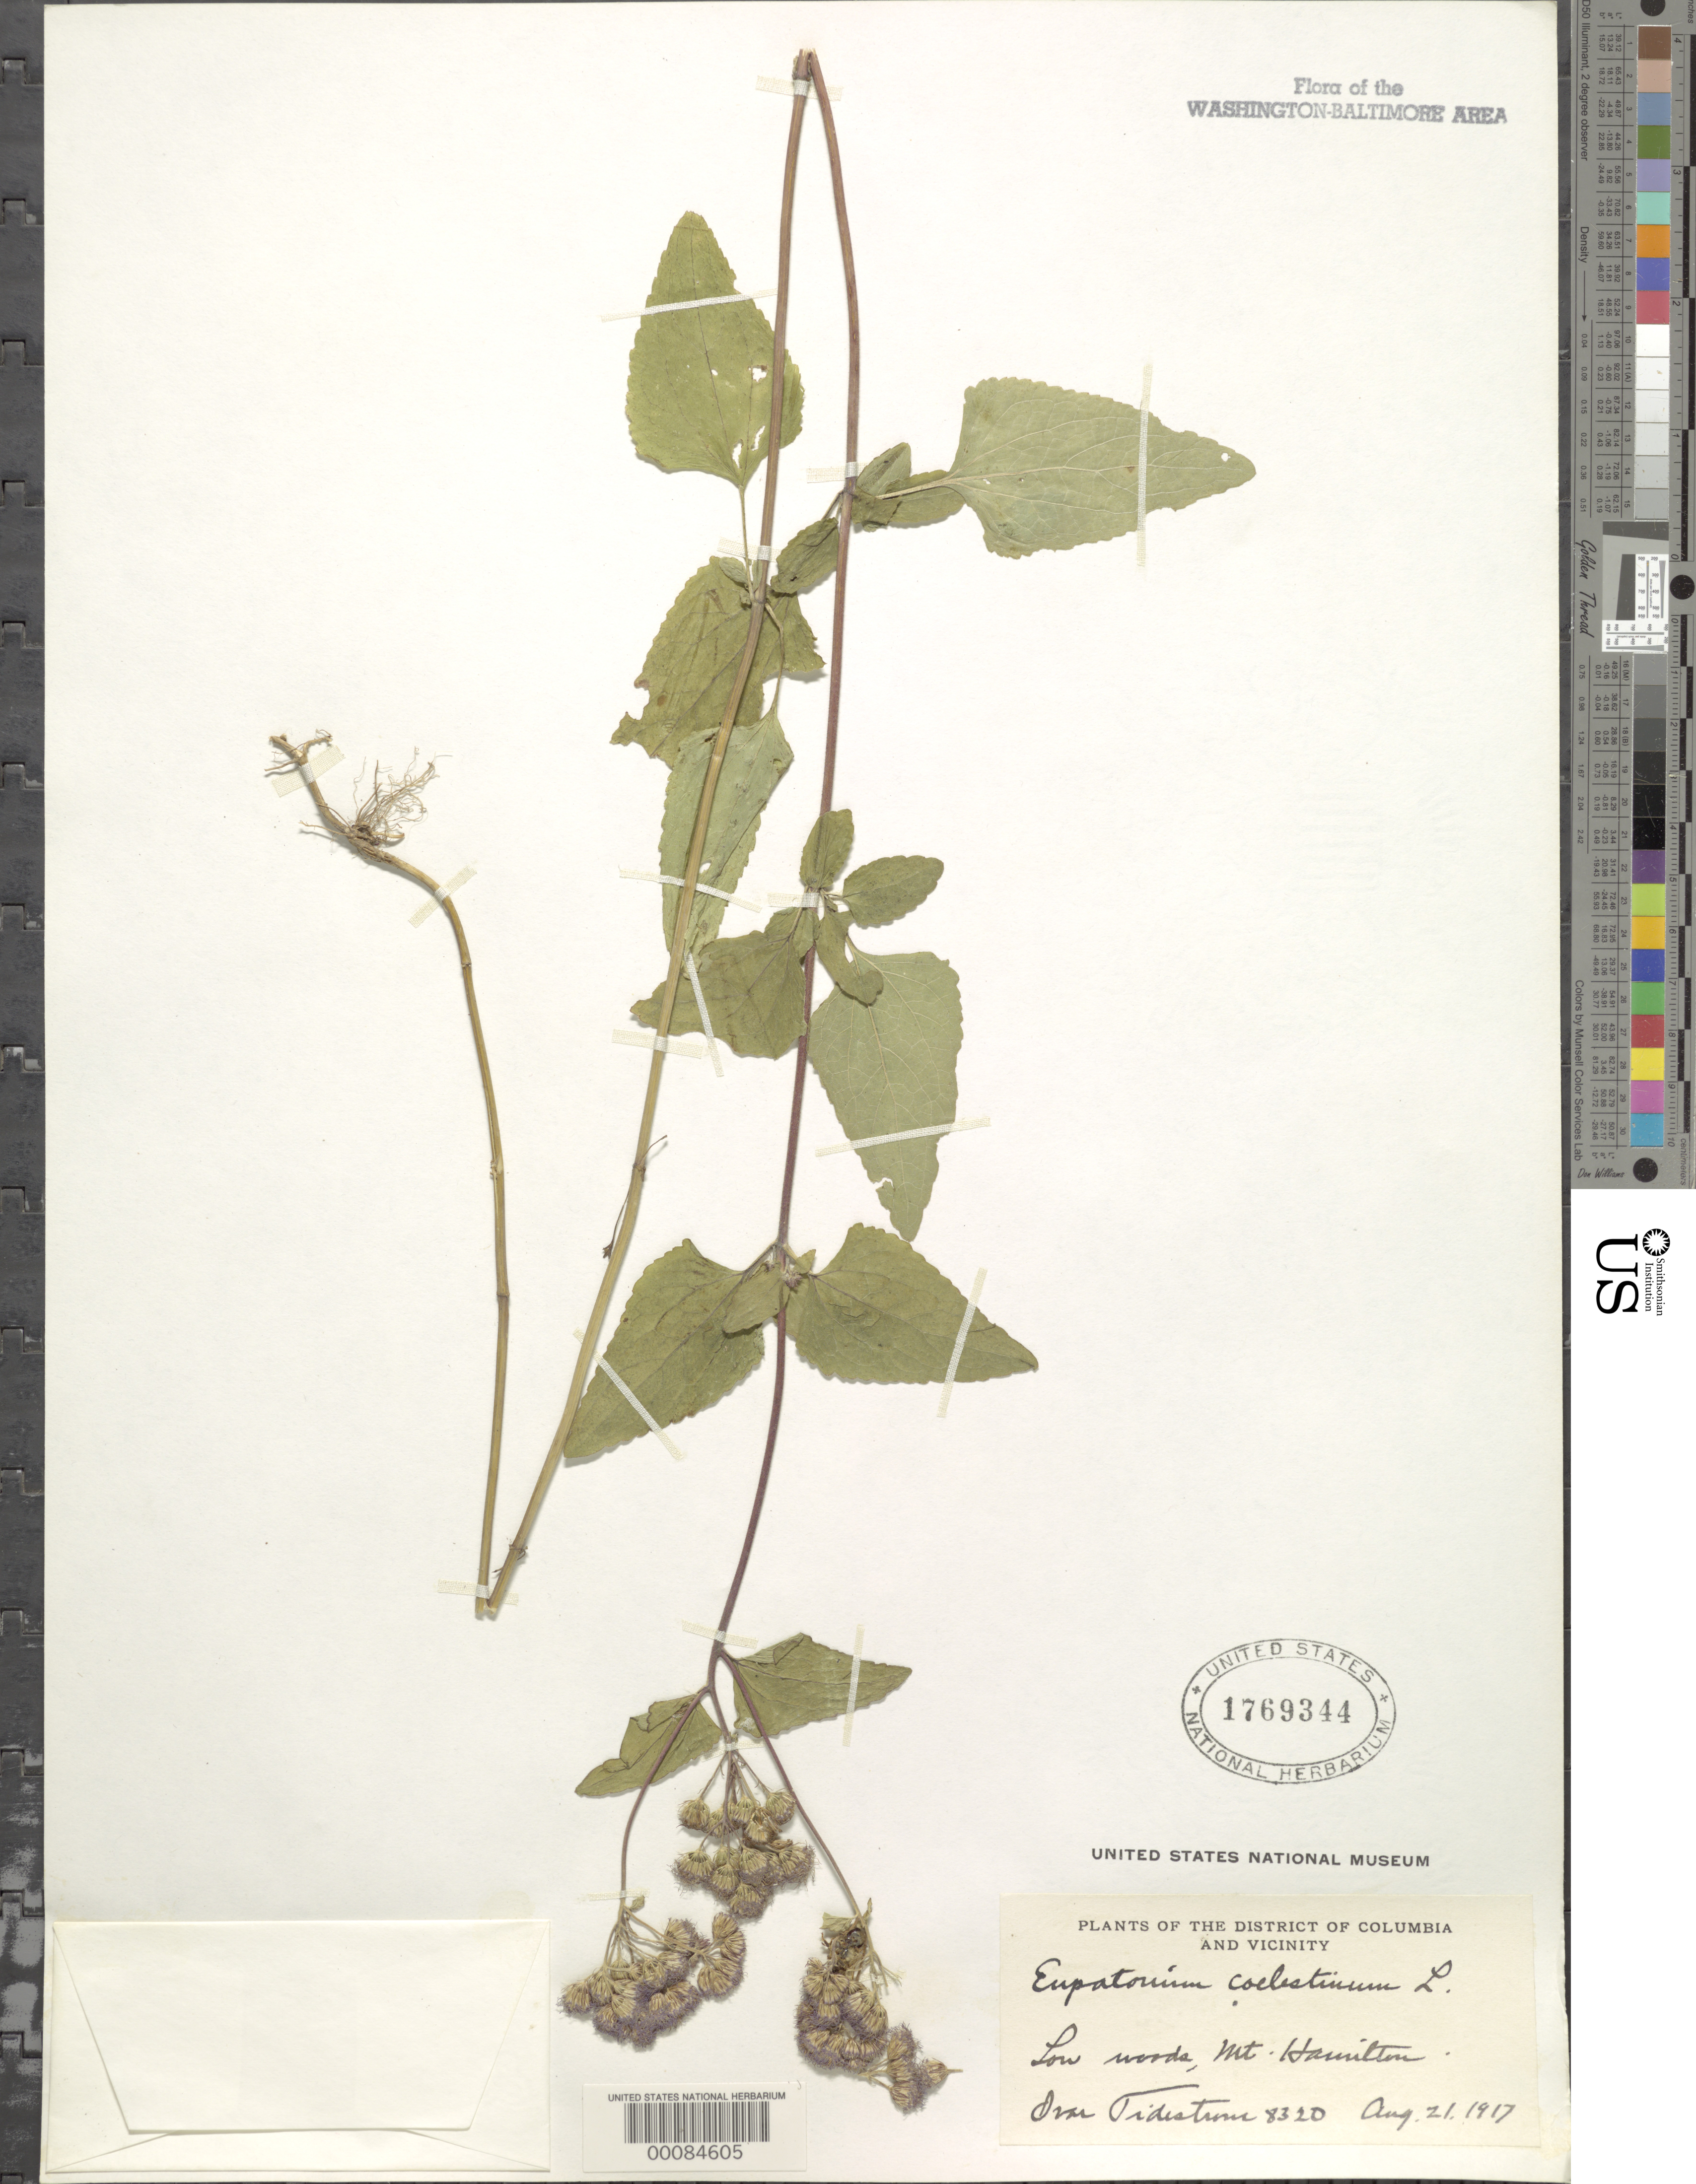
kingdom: Plantae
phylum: Tracheophyta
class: Magnoliopsida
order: Asterales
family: Asteraceae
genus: Conoclinium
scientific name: Conoclinium coelestinum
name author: (L.) DC.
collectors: I. F. Tidestrom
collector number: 8320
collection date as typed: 21 Aug 1917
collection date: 1917-08-21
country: United States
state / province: District of Columbia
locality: Mount Hamilton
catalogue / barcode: US 1769344